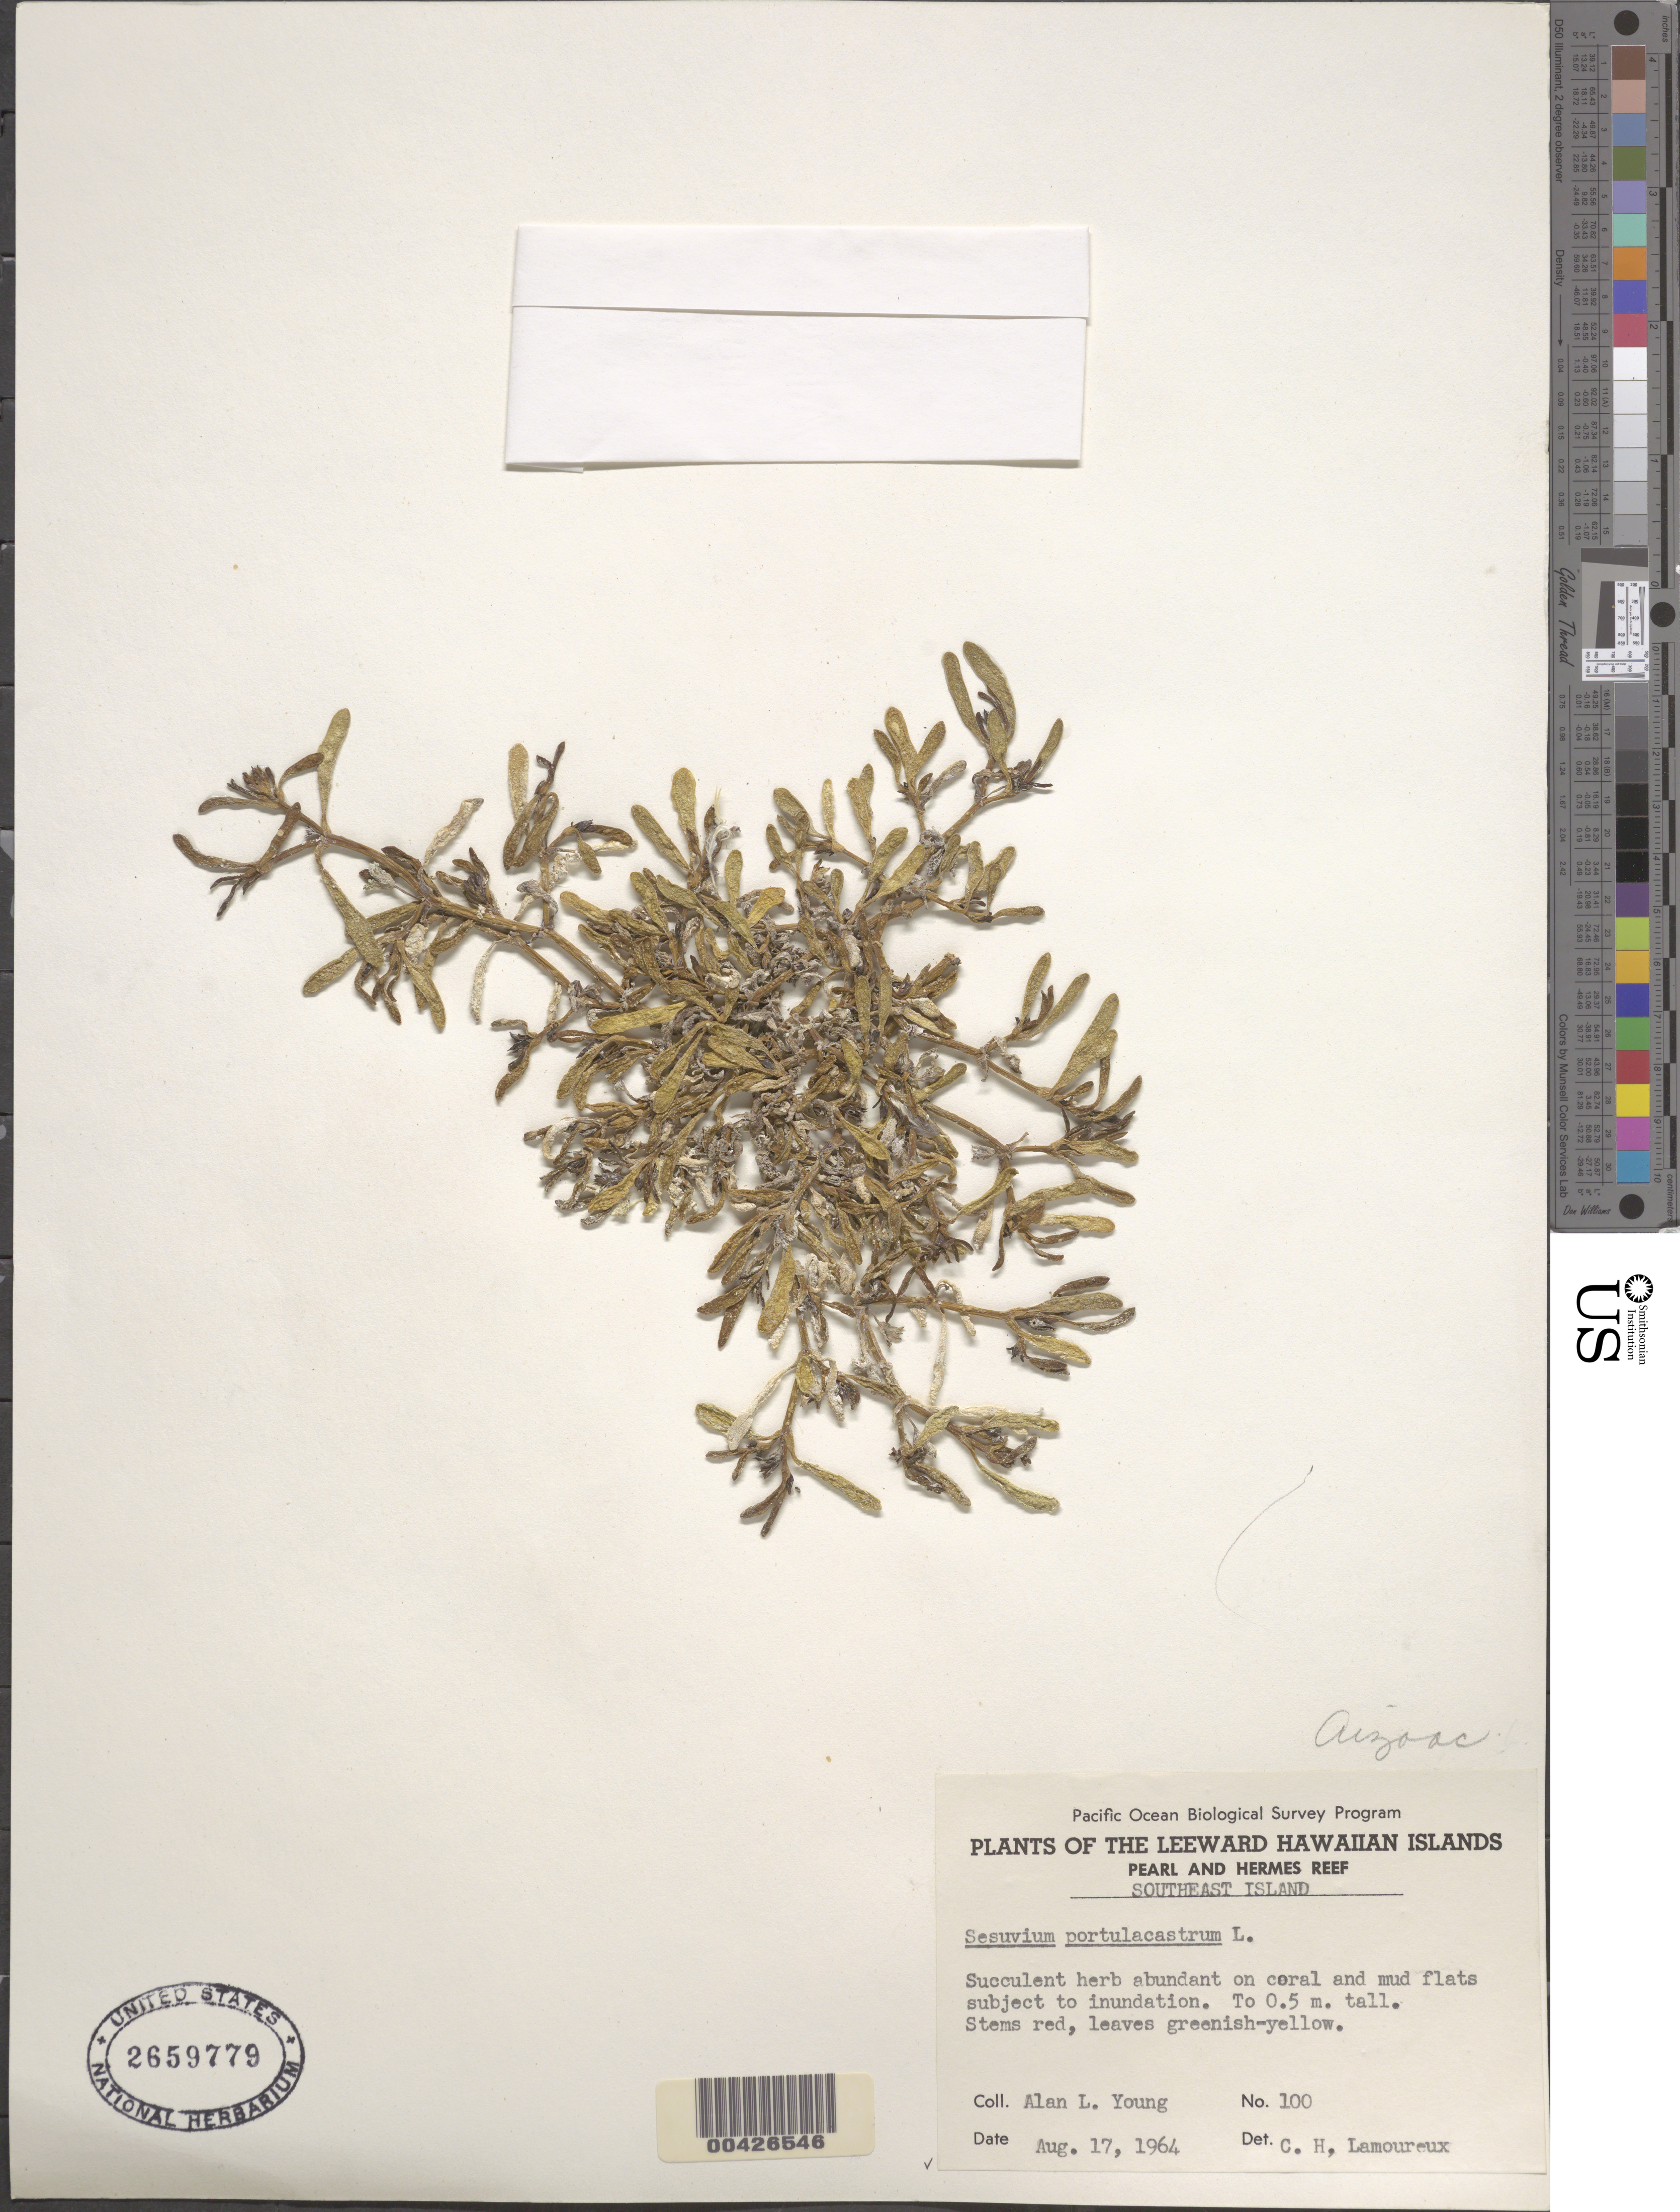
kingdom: Plantae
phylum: Tracheophyta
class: Magnoliopsida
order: Caryophyllales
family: Aizoaceae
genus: Sesuvium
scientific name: Sesuvium portulacastrum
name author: (L.) L.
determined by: Lamoureux, C. H.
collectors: A. Young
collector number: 100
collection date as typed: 17 Aug 1964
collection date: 1964-08-17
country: United States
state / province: Hawaii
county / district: Honolulu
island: Pearl and Hermes Atoll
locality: Southeast Islet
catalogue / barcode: US 2659779